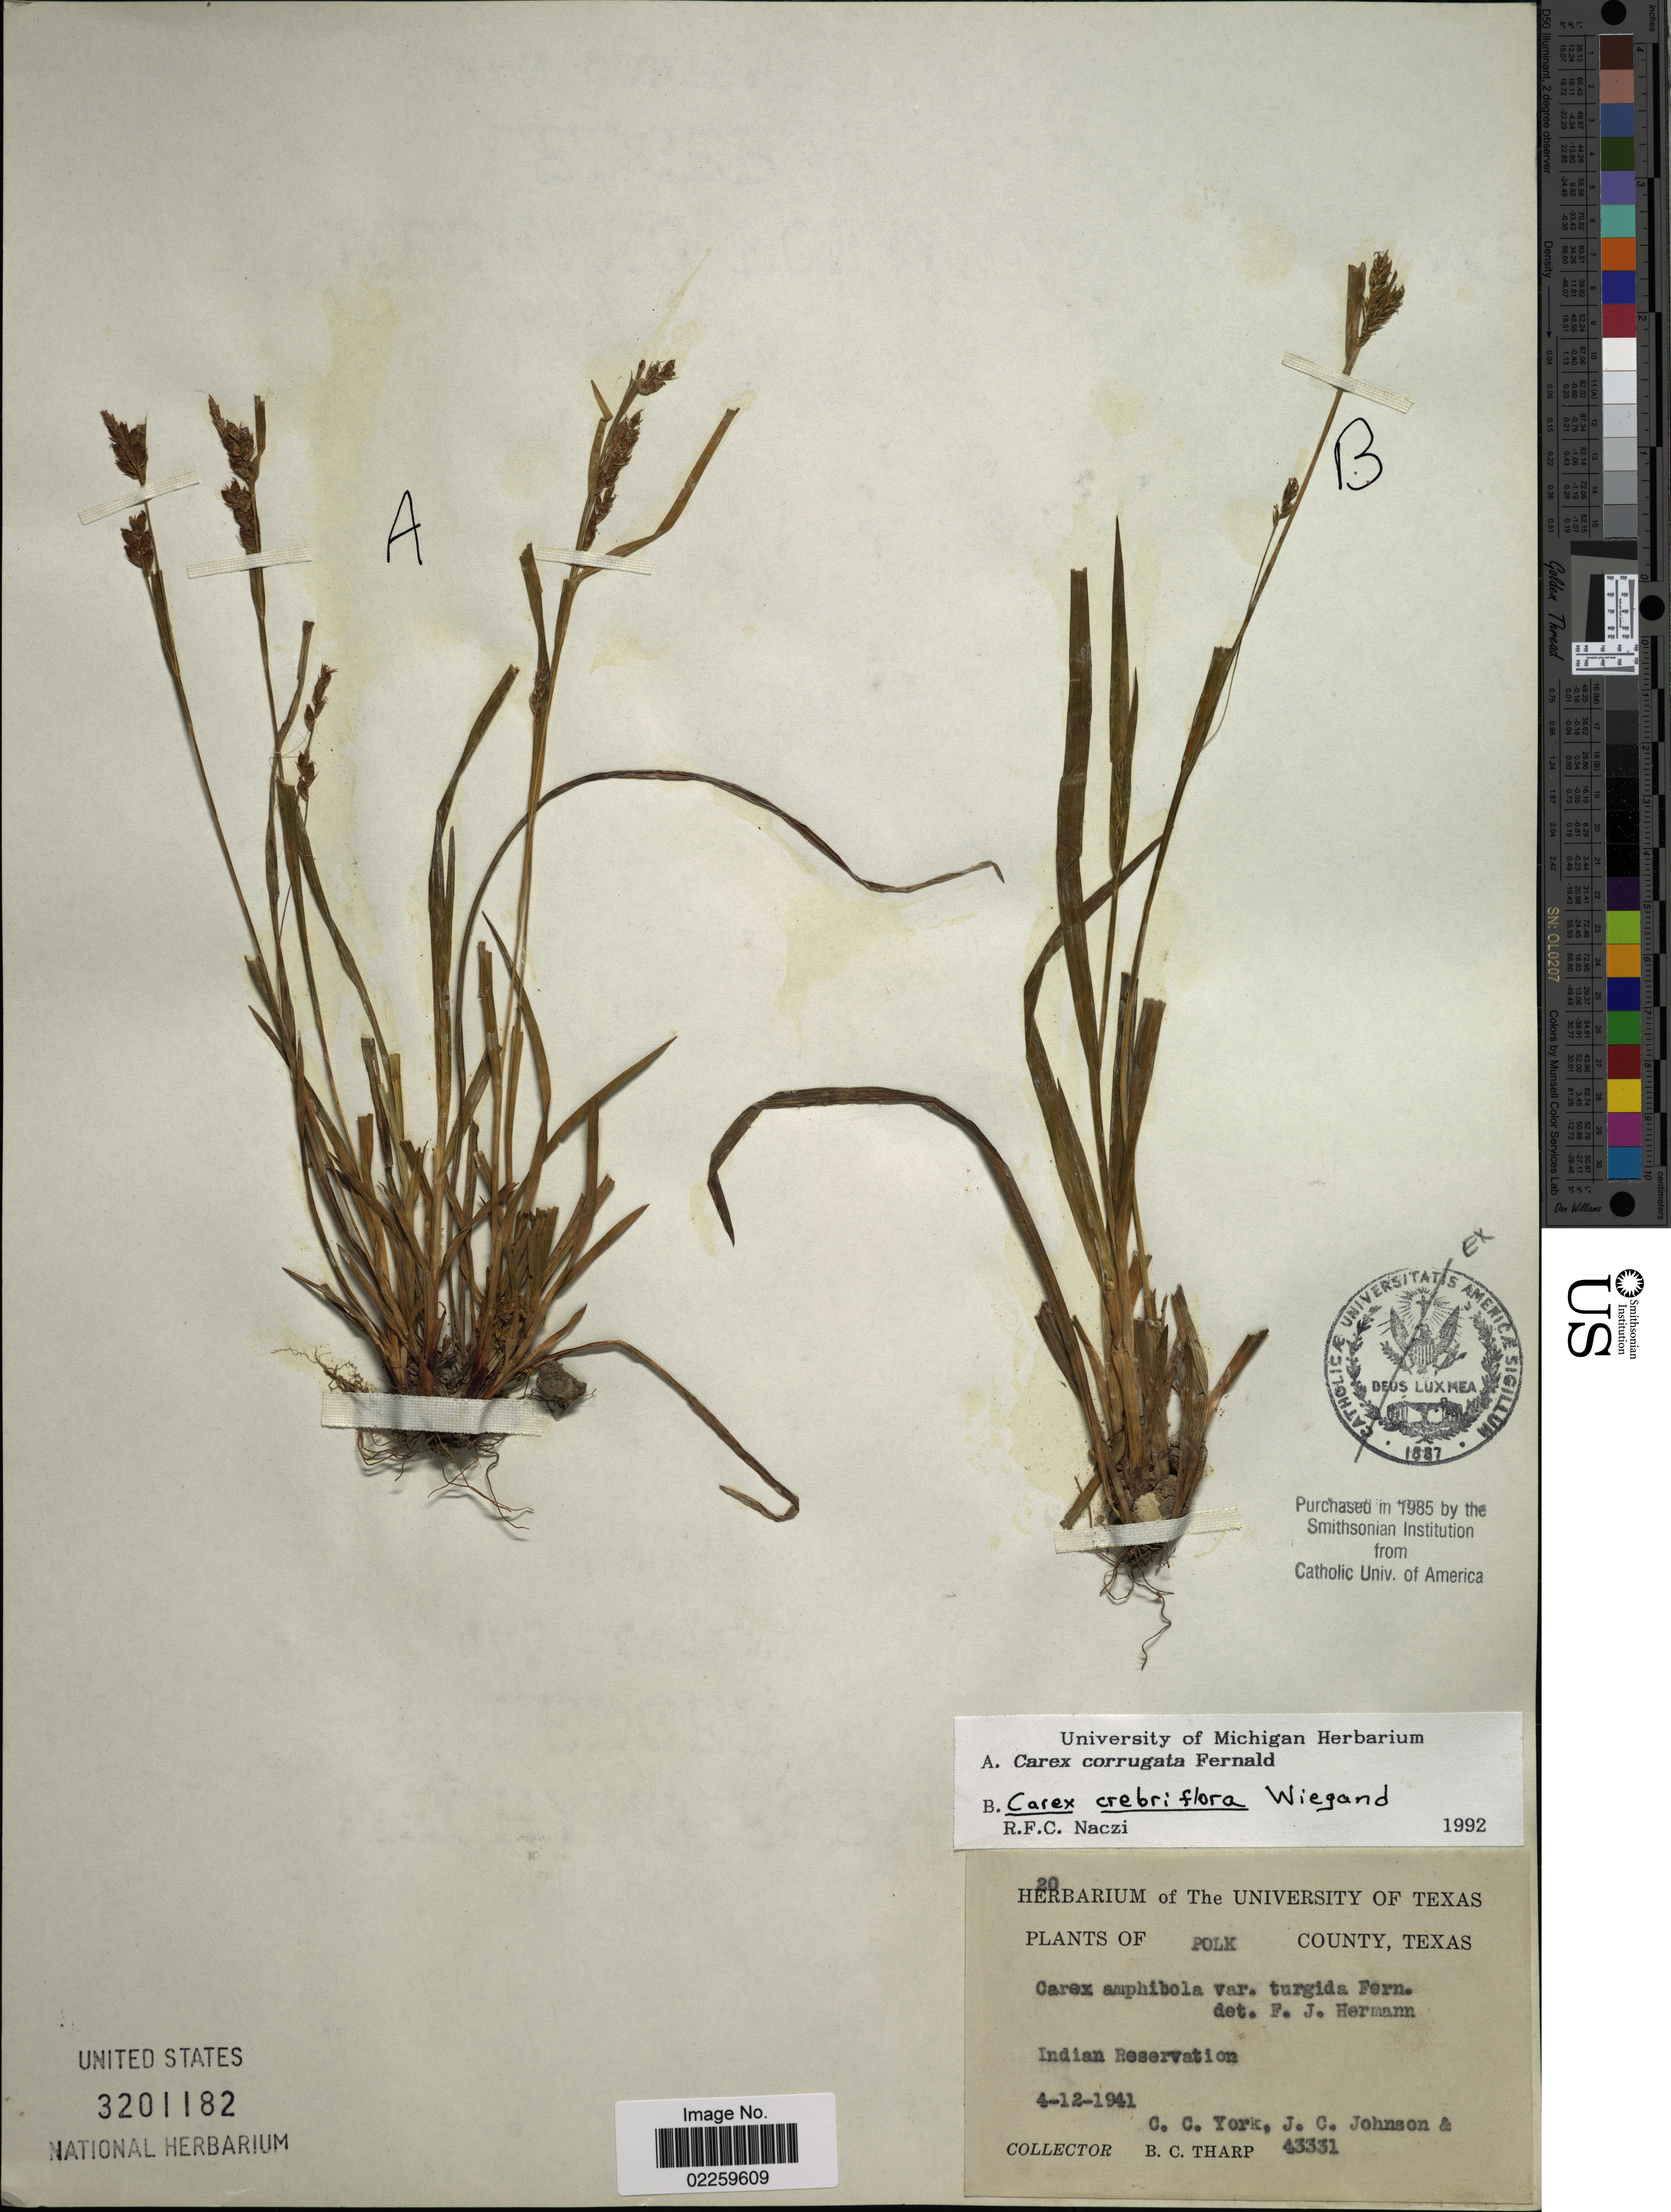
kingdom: Plantae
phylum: Tracheophyta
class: Liliopsida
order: Poales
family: Cyperaceae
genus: Carex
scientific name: Carex corrugata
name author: Fernald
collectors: C. L. York, J. C. Johnson & B. C. Tharp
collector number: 43331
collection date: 1941-04-12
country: United States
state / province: Texas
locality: Polk County, Indian Reservation.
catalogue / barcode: US 3201182